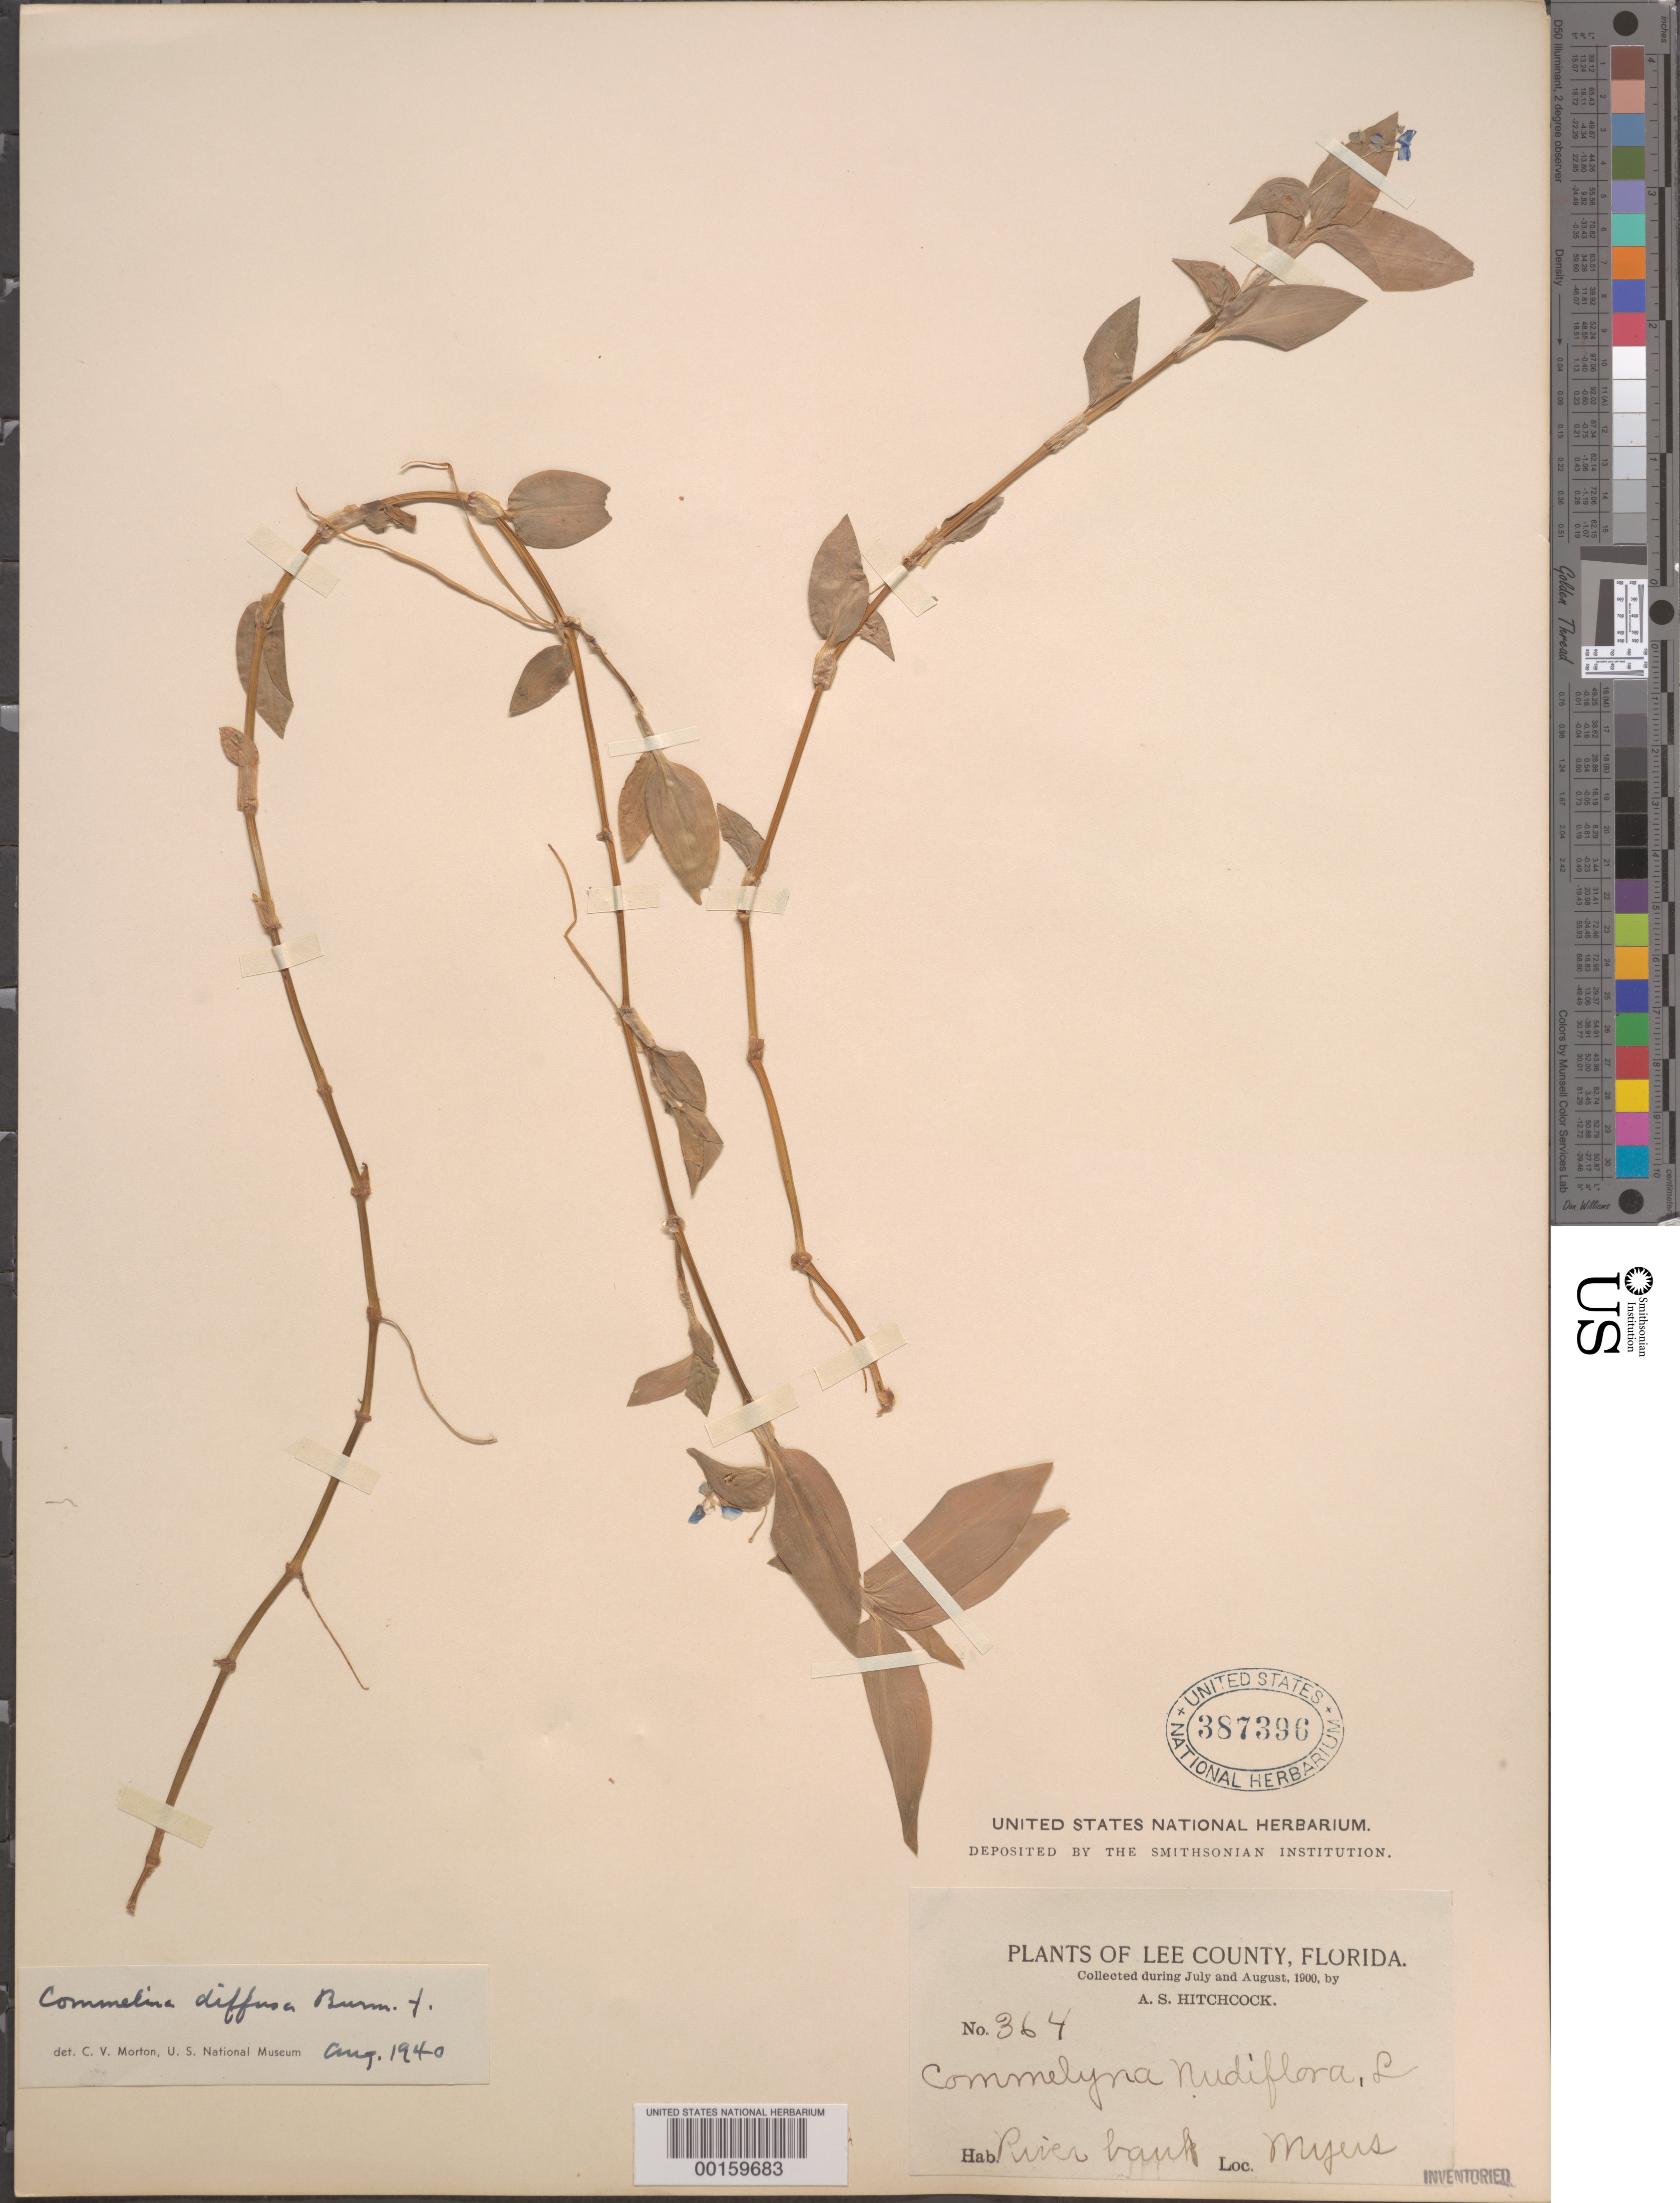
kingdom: Plantae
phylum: Tracheophyta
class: Liliopsida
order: Commelinales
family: Commelinaceae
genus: Commelina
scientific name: Commelina diffusa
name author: Burm. f.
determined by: Morton, C. V.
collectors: A. S. Hitchcock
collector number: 364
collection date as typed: Jul 1900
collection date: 1900-07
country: United States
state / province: Florida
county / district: Lee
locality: Myers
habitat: River bank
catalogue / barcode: US 387396